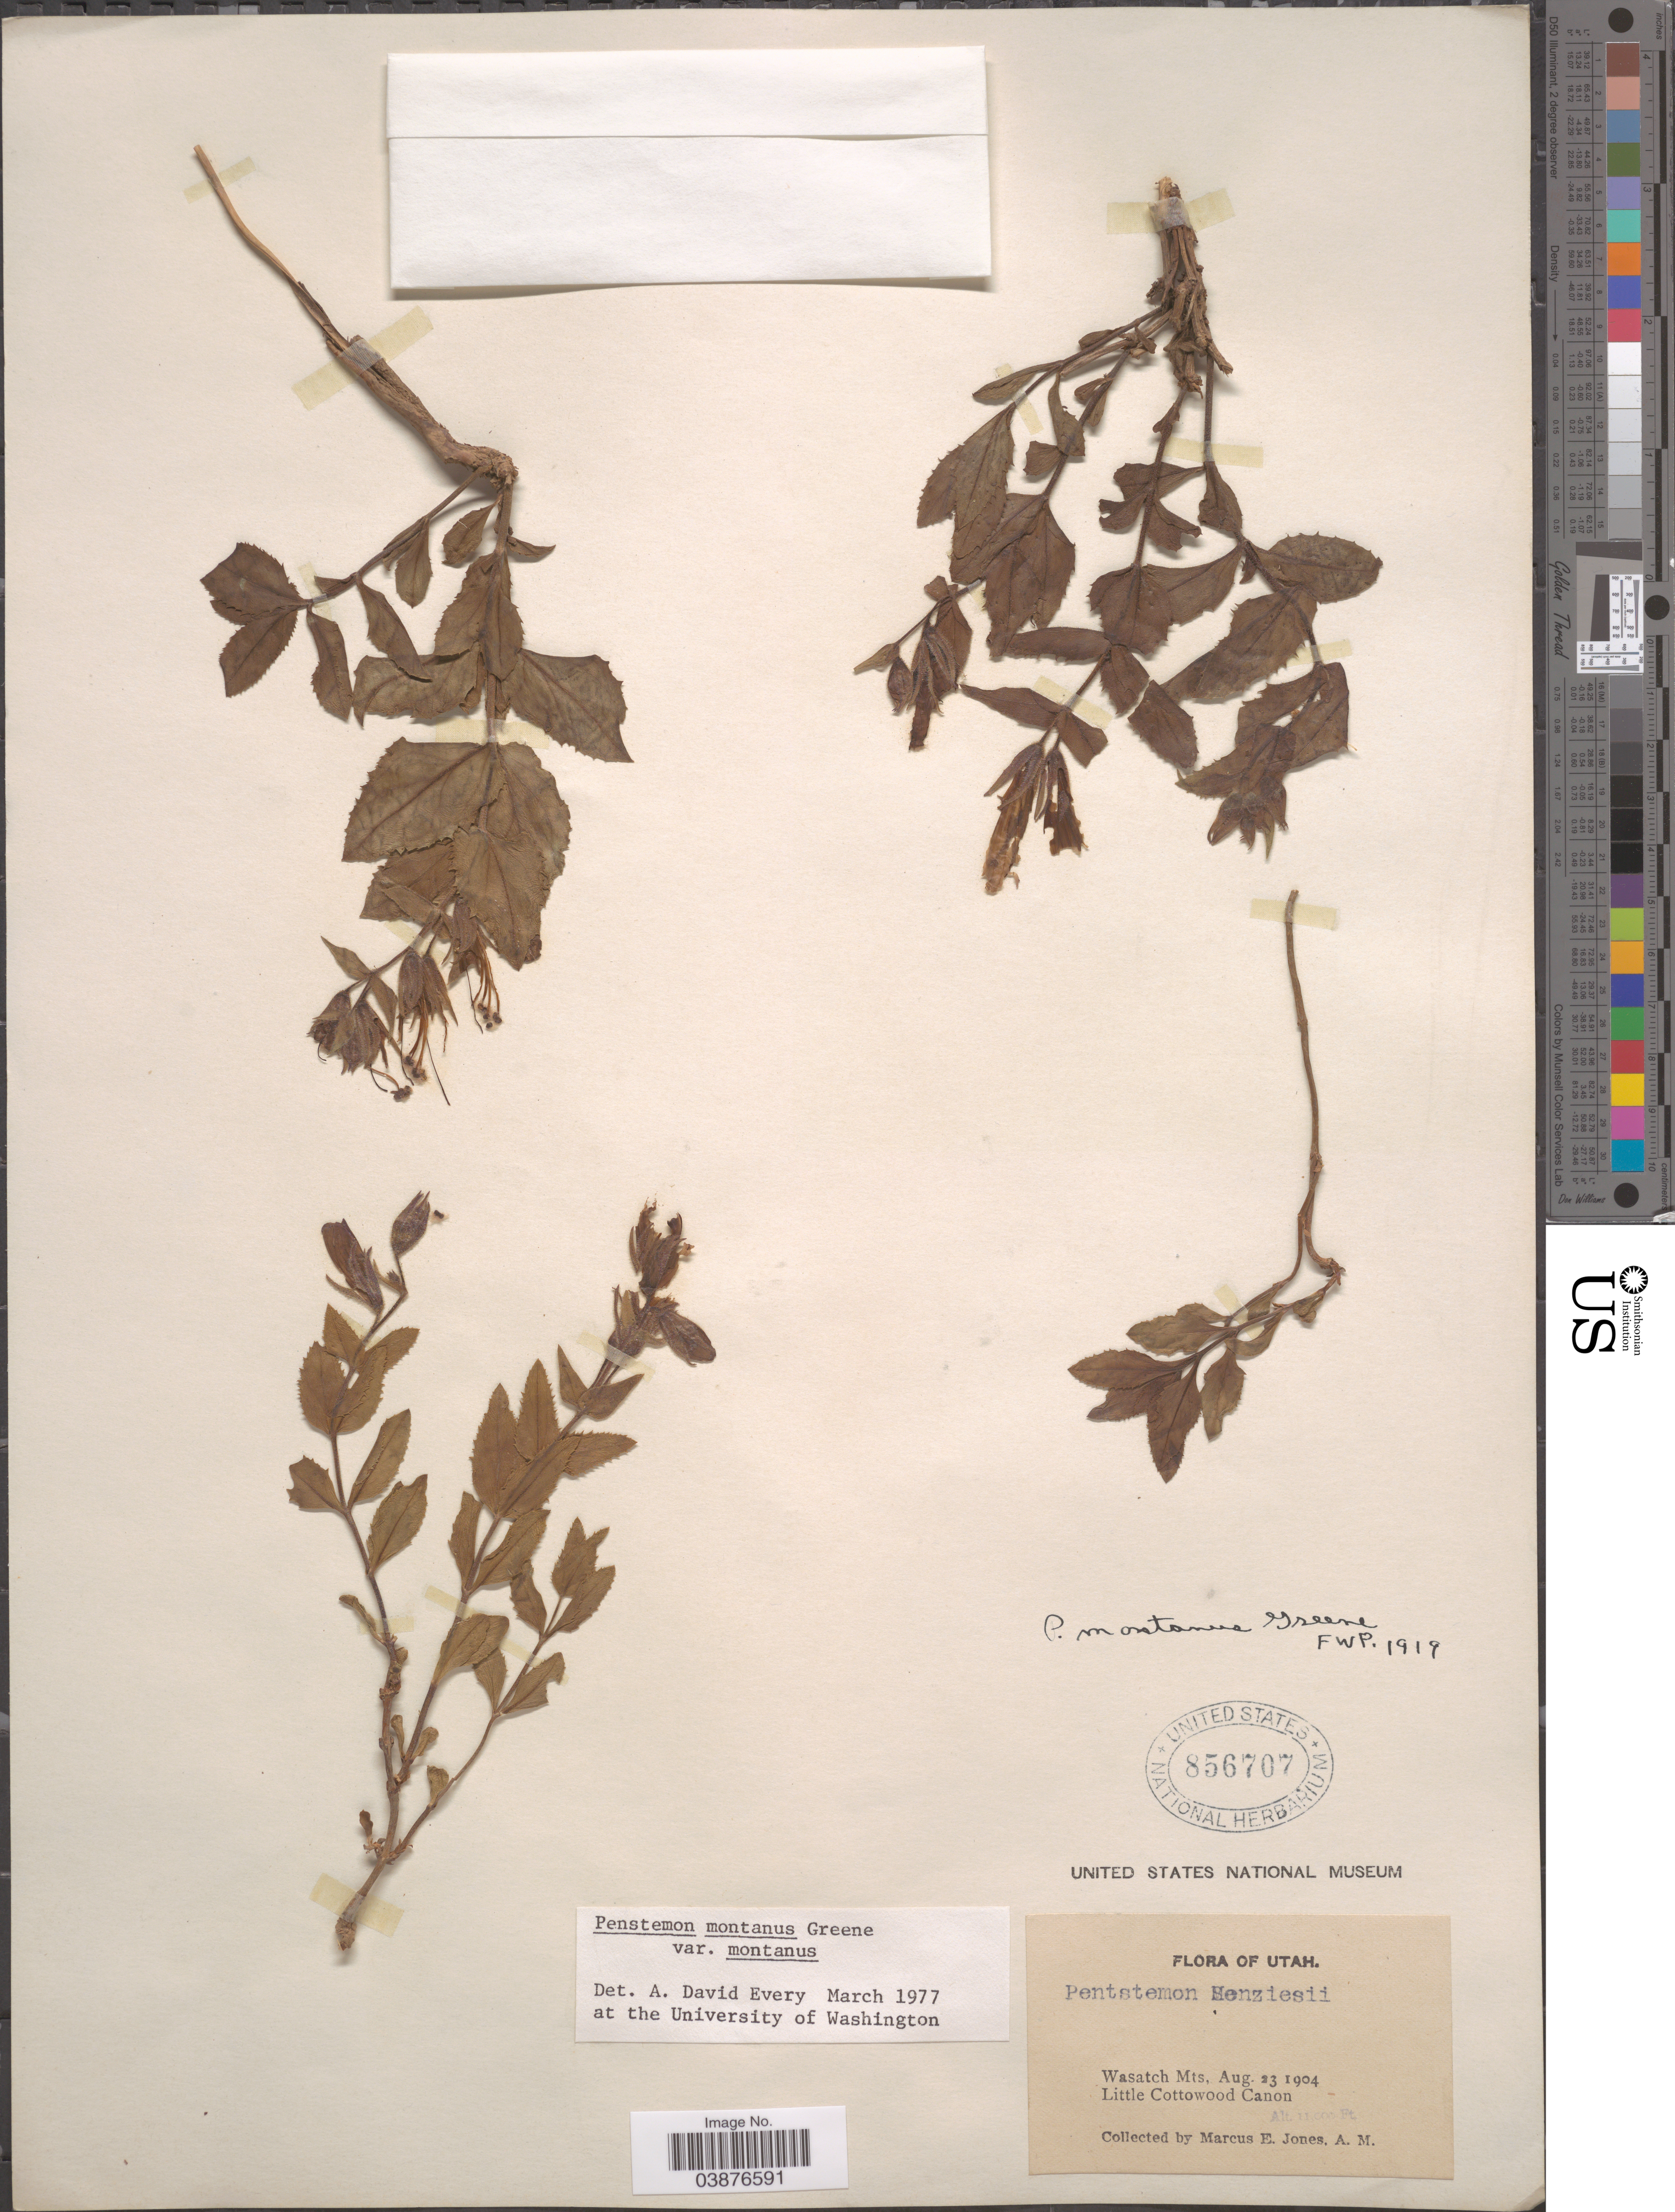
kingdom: Plantae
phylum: Tracheophyta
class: Magnoliopsida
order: Lamiales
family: Plantaginaceae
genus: Penstemon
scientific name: Penstemon montanus var. montanus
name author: Greene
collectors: M. E. Jones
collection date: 1904-08-23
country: United States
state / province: Utah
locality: Wasatch Mts. Little Cottowood Canon.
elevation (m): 3353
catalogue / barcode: US 856707